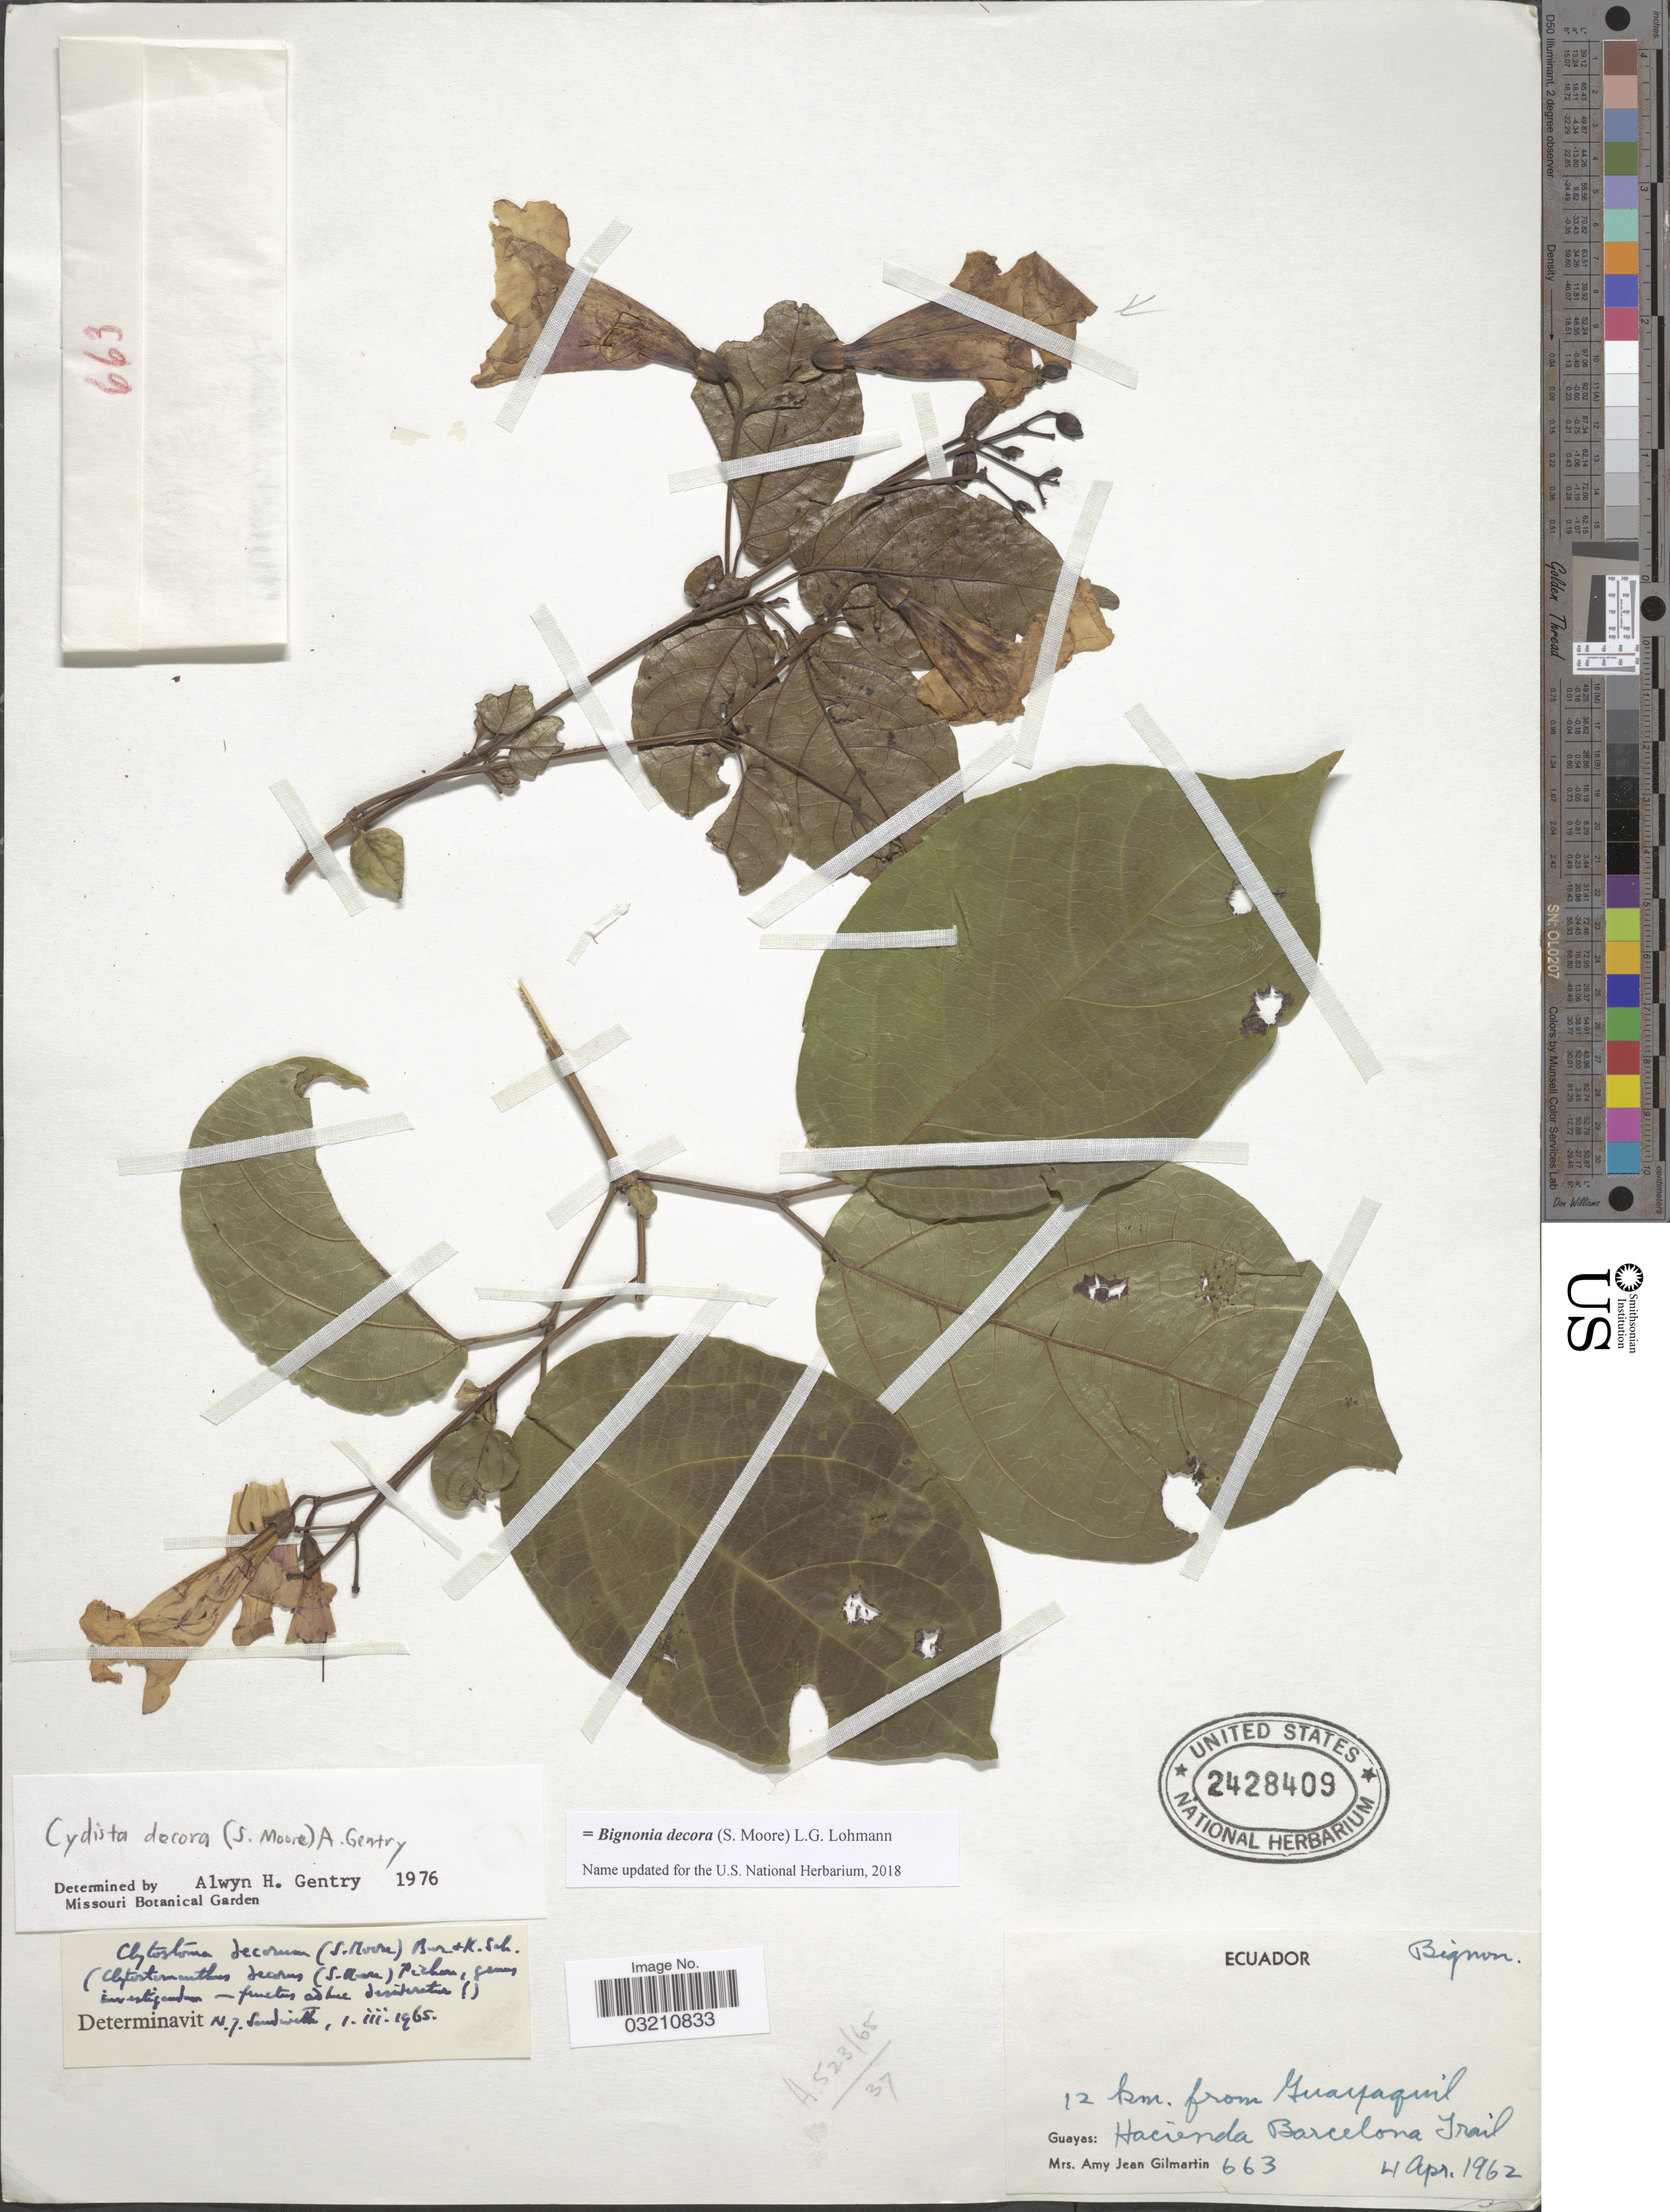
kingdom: Plantae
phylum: Tracheophyta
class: Magnoliopsida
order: Lamiales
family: Bignoniaceae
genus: Bignonia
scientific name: Bignonia decora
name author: (S. Moore) L.G. Lohmann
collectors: A. J. Gilmartin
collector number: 663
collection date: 1962-04-04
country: Ecuador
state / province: Guayas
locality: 12 km. from Guayaquil. Hacienda Barcelona Trail.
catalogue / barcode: US 2428409